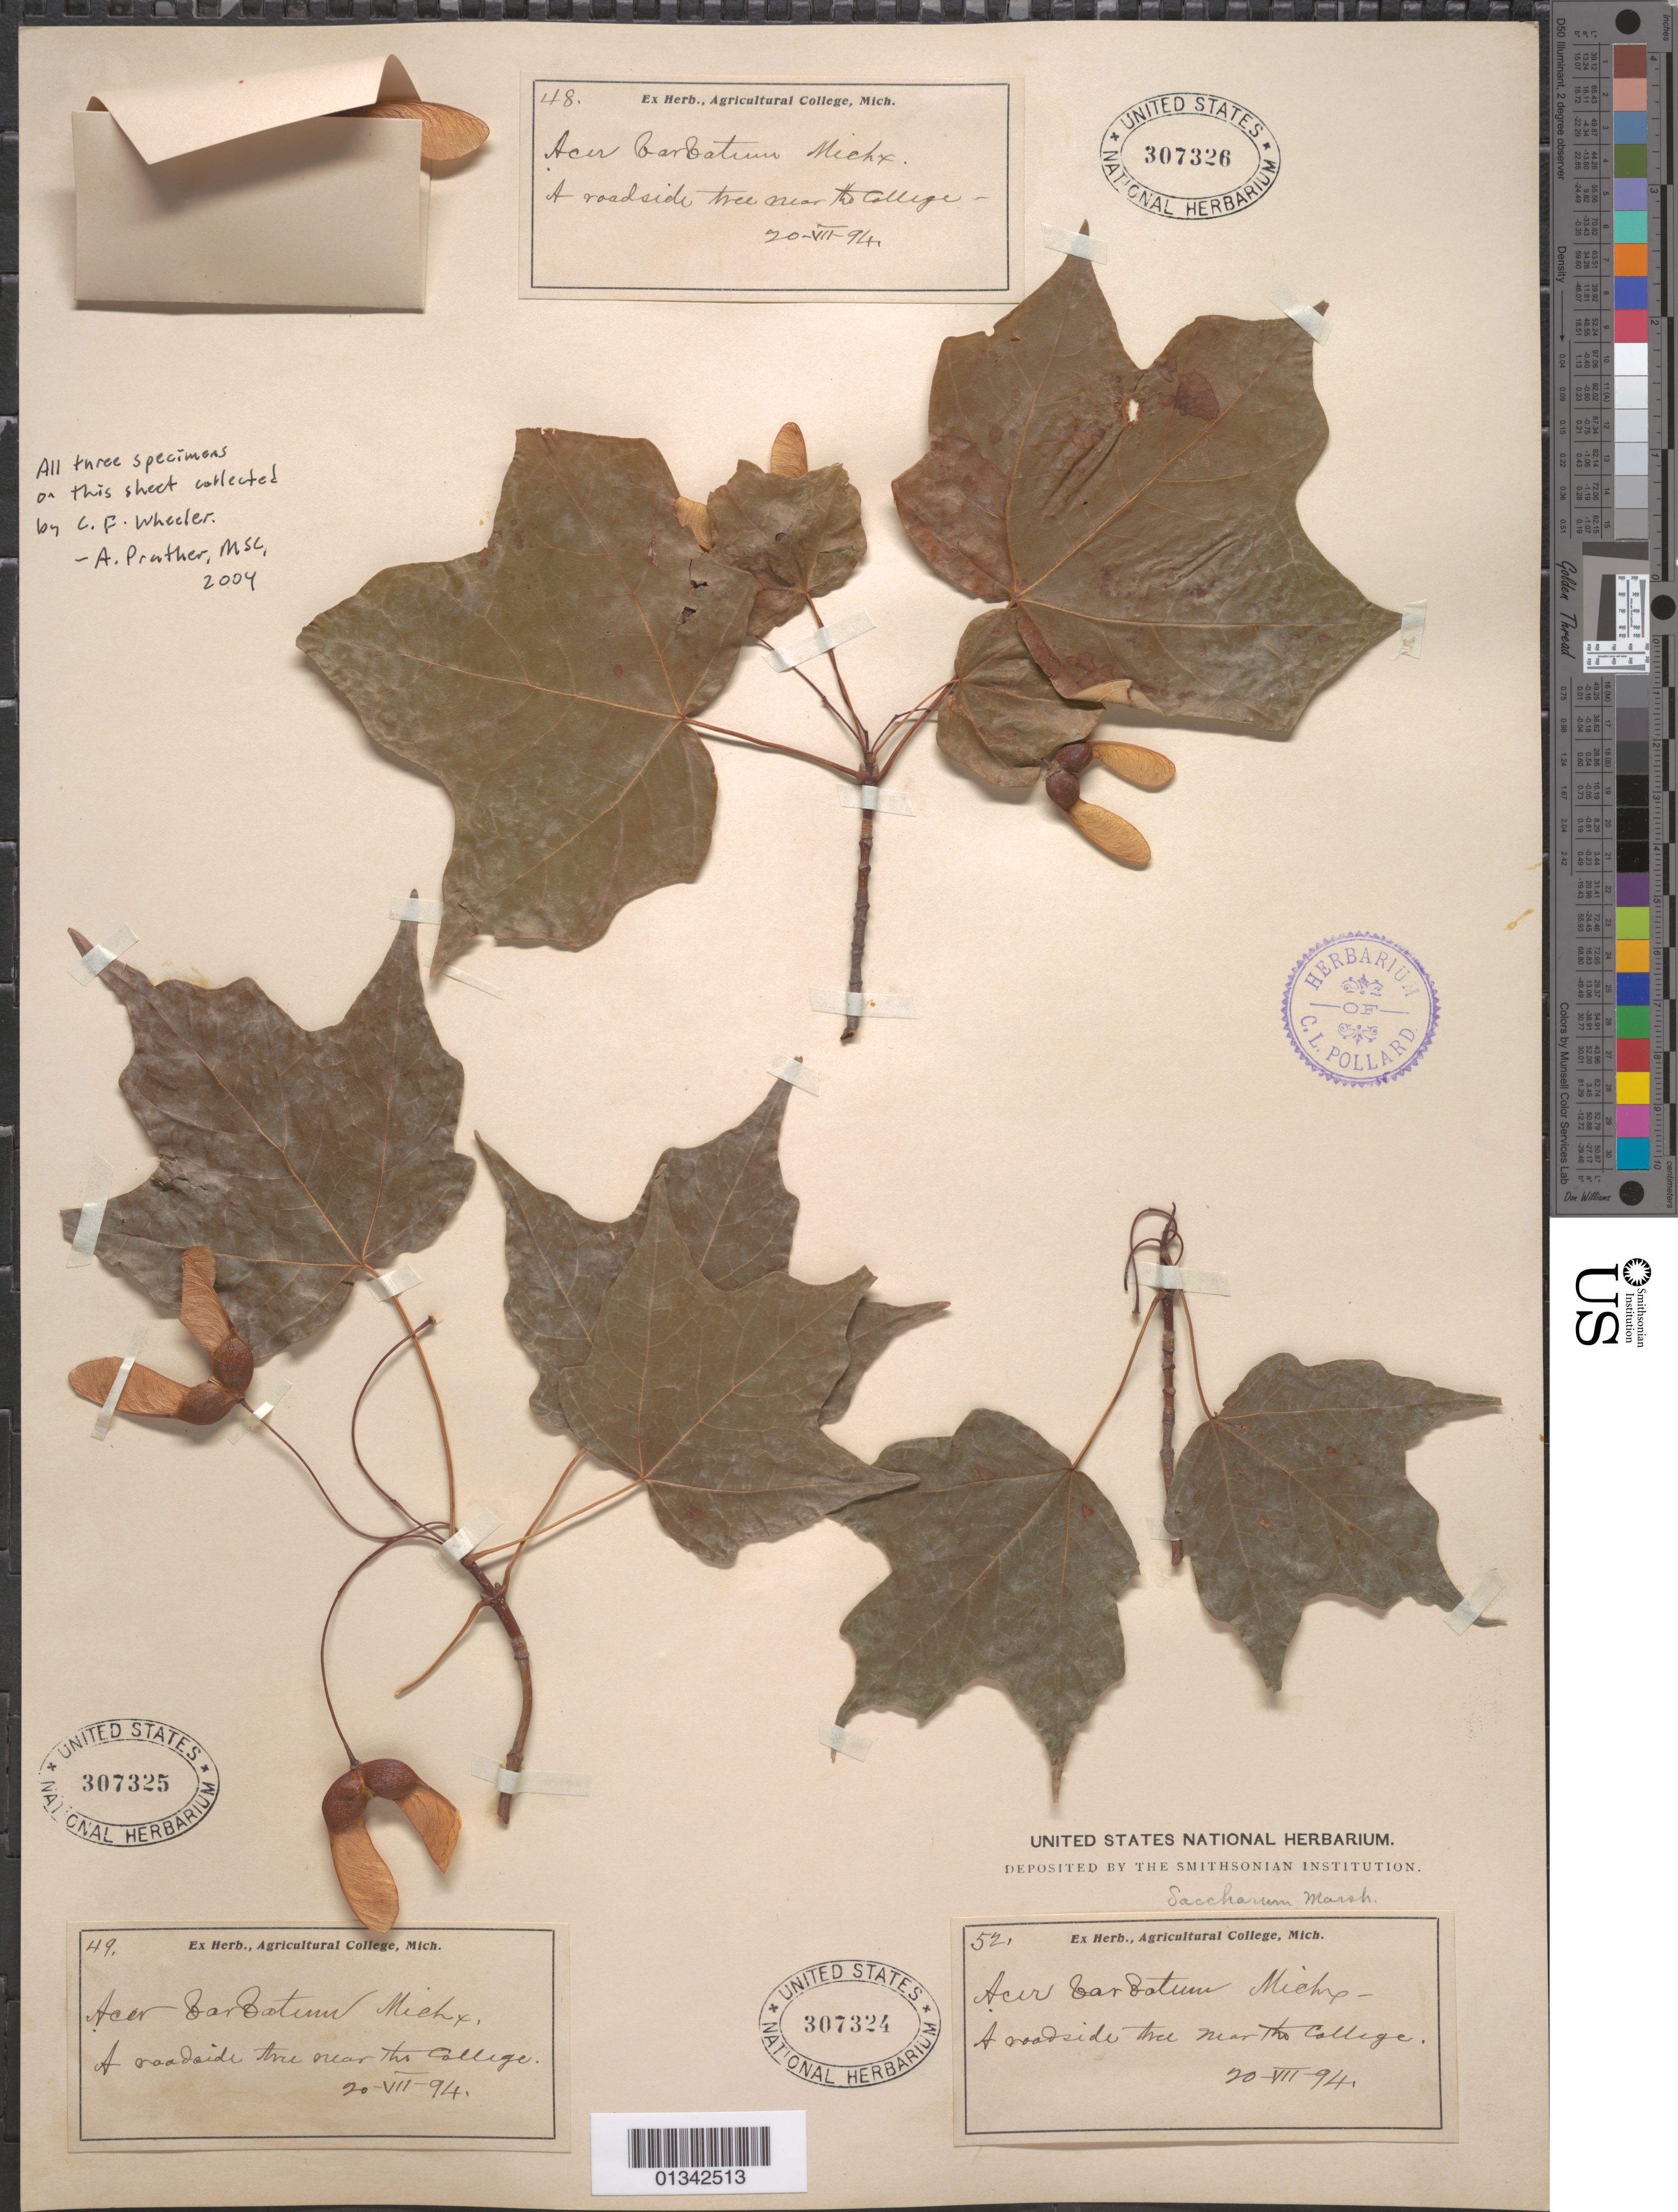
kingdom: Plantae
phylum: Tracheophyta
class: Magnoliopsida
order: Sapindales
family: Sapindaceae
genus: Acer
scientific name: Acer saccharum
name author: Marshall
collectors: C. Wheeler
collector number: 52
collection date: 1894-07-20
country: United States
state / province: Michigan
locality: Agricultural College [E. Lansing?], roadside near the college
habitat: Roadside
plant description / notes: Three plants on same sheet, each with a different US number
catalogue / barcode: US 307324-2